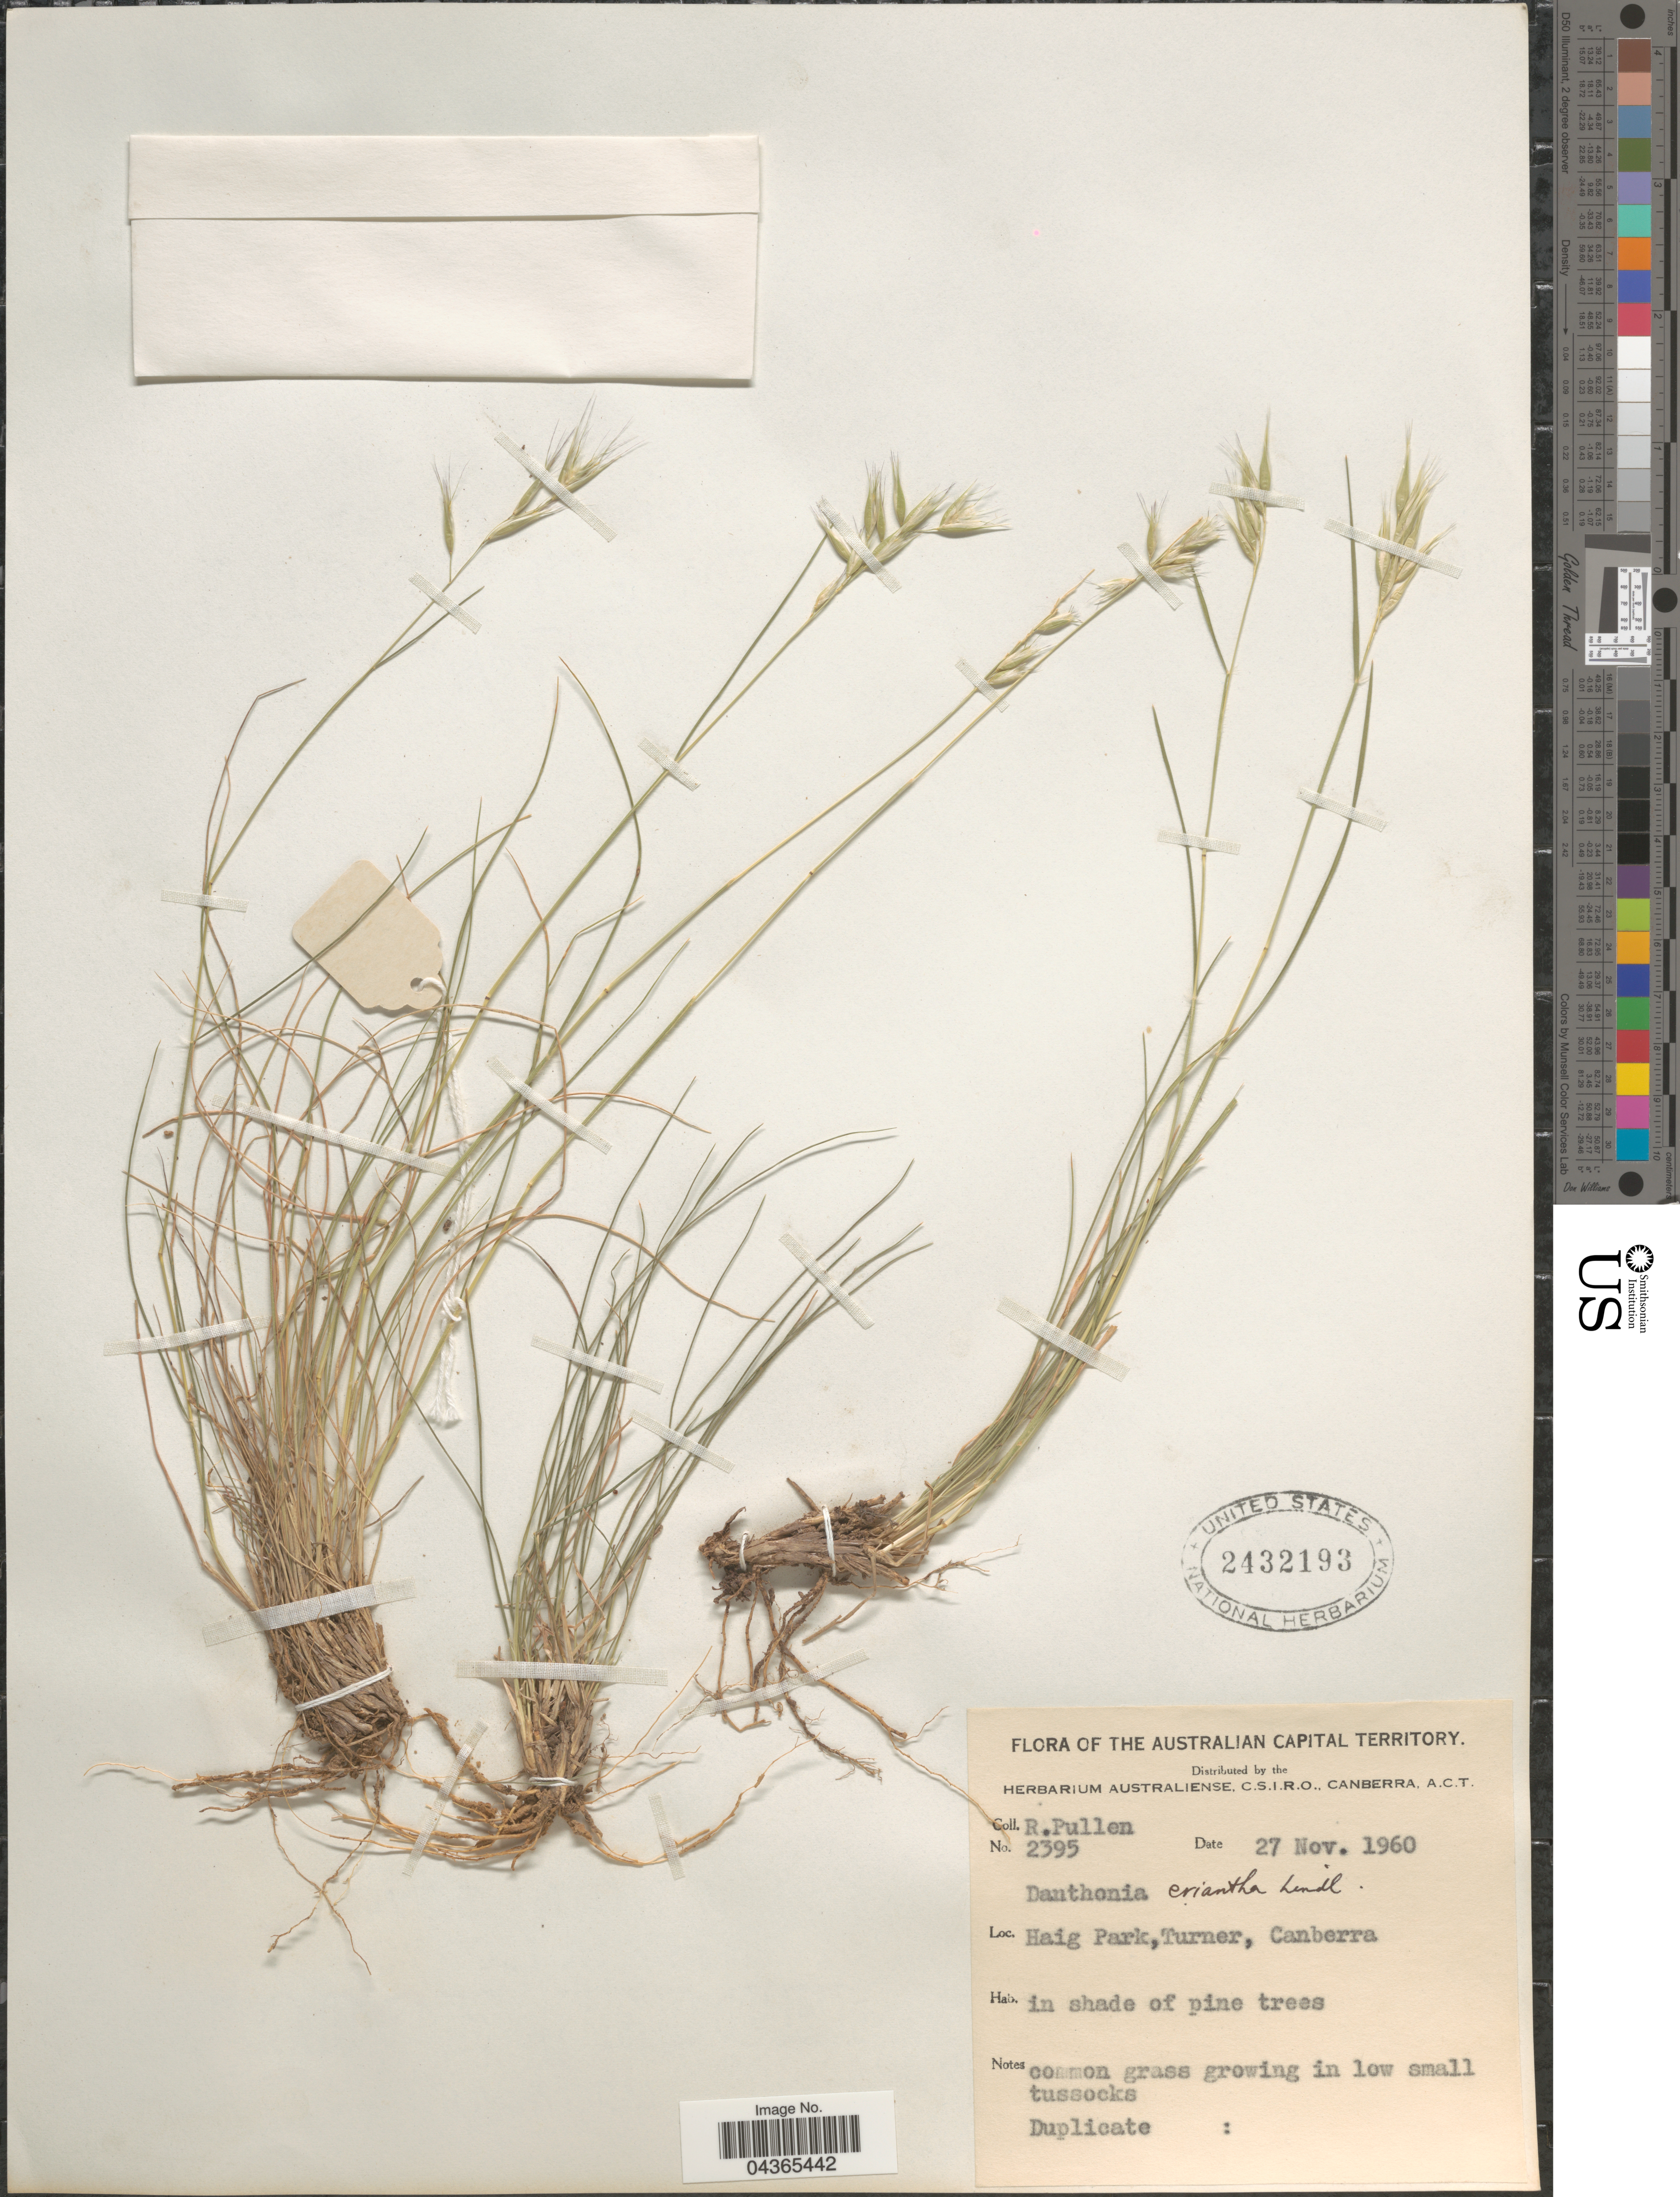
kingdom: Plantae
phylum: Tracheophyta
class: Liliopsida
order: Poales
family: Poaceae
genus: Rytidosperma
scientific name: Rytidosperma erianthum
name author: (Lindl.) Connor & Edgar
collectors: R. Pullen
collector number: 2395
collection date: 1960-11-27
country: Australia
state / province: Australian Capital Territory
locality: Australian Capital Territory. Haig Park, Turner, Canberra. In shade of pine trees. Common grass in low small tussocks.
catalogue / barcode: US 2432193